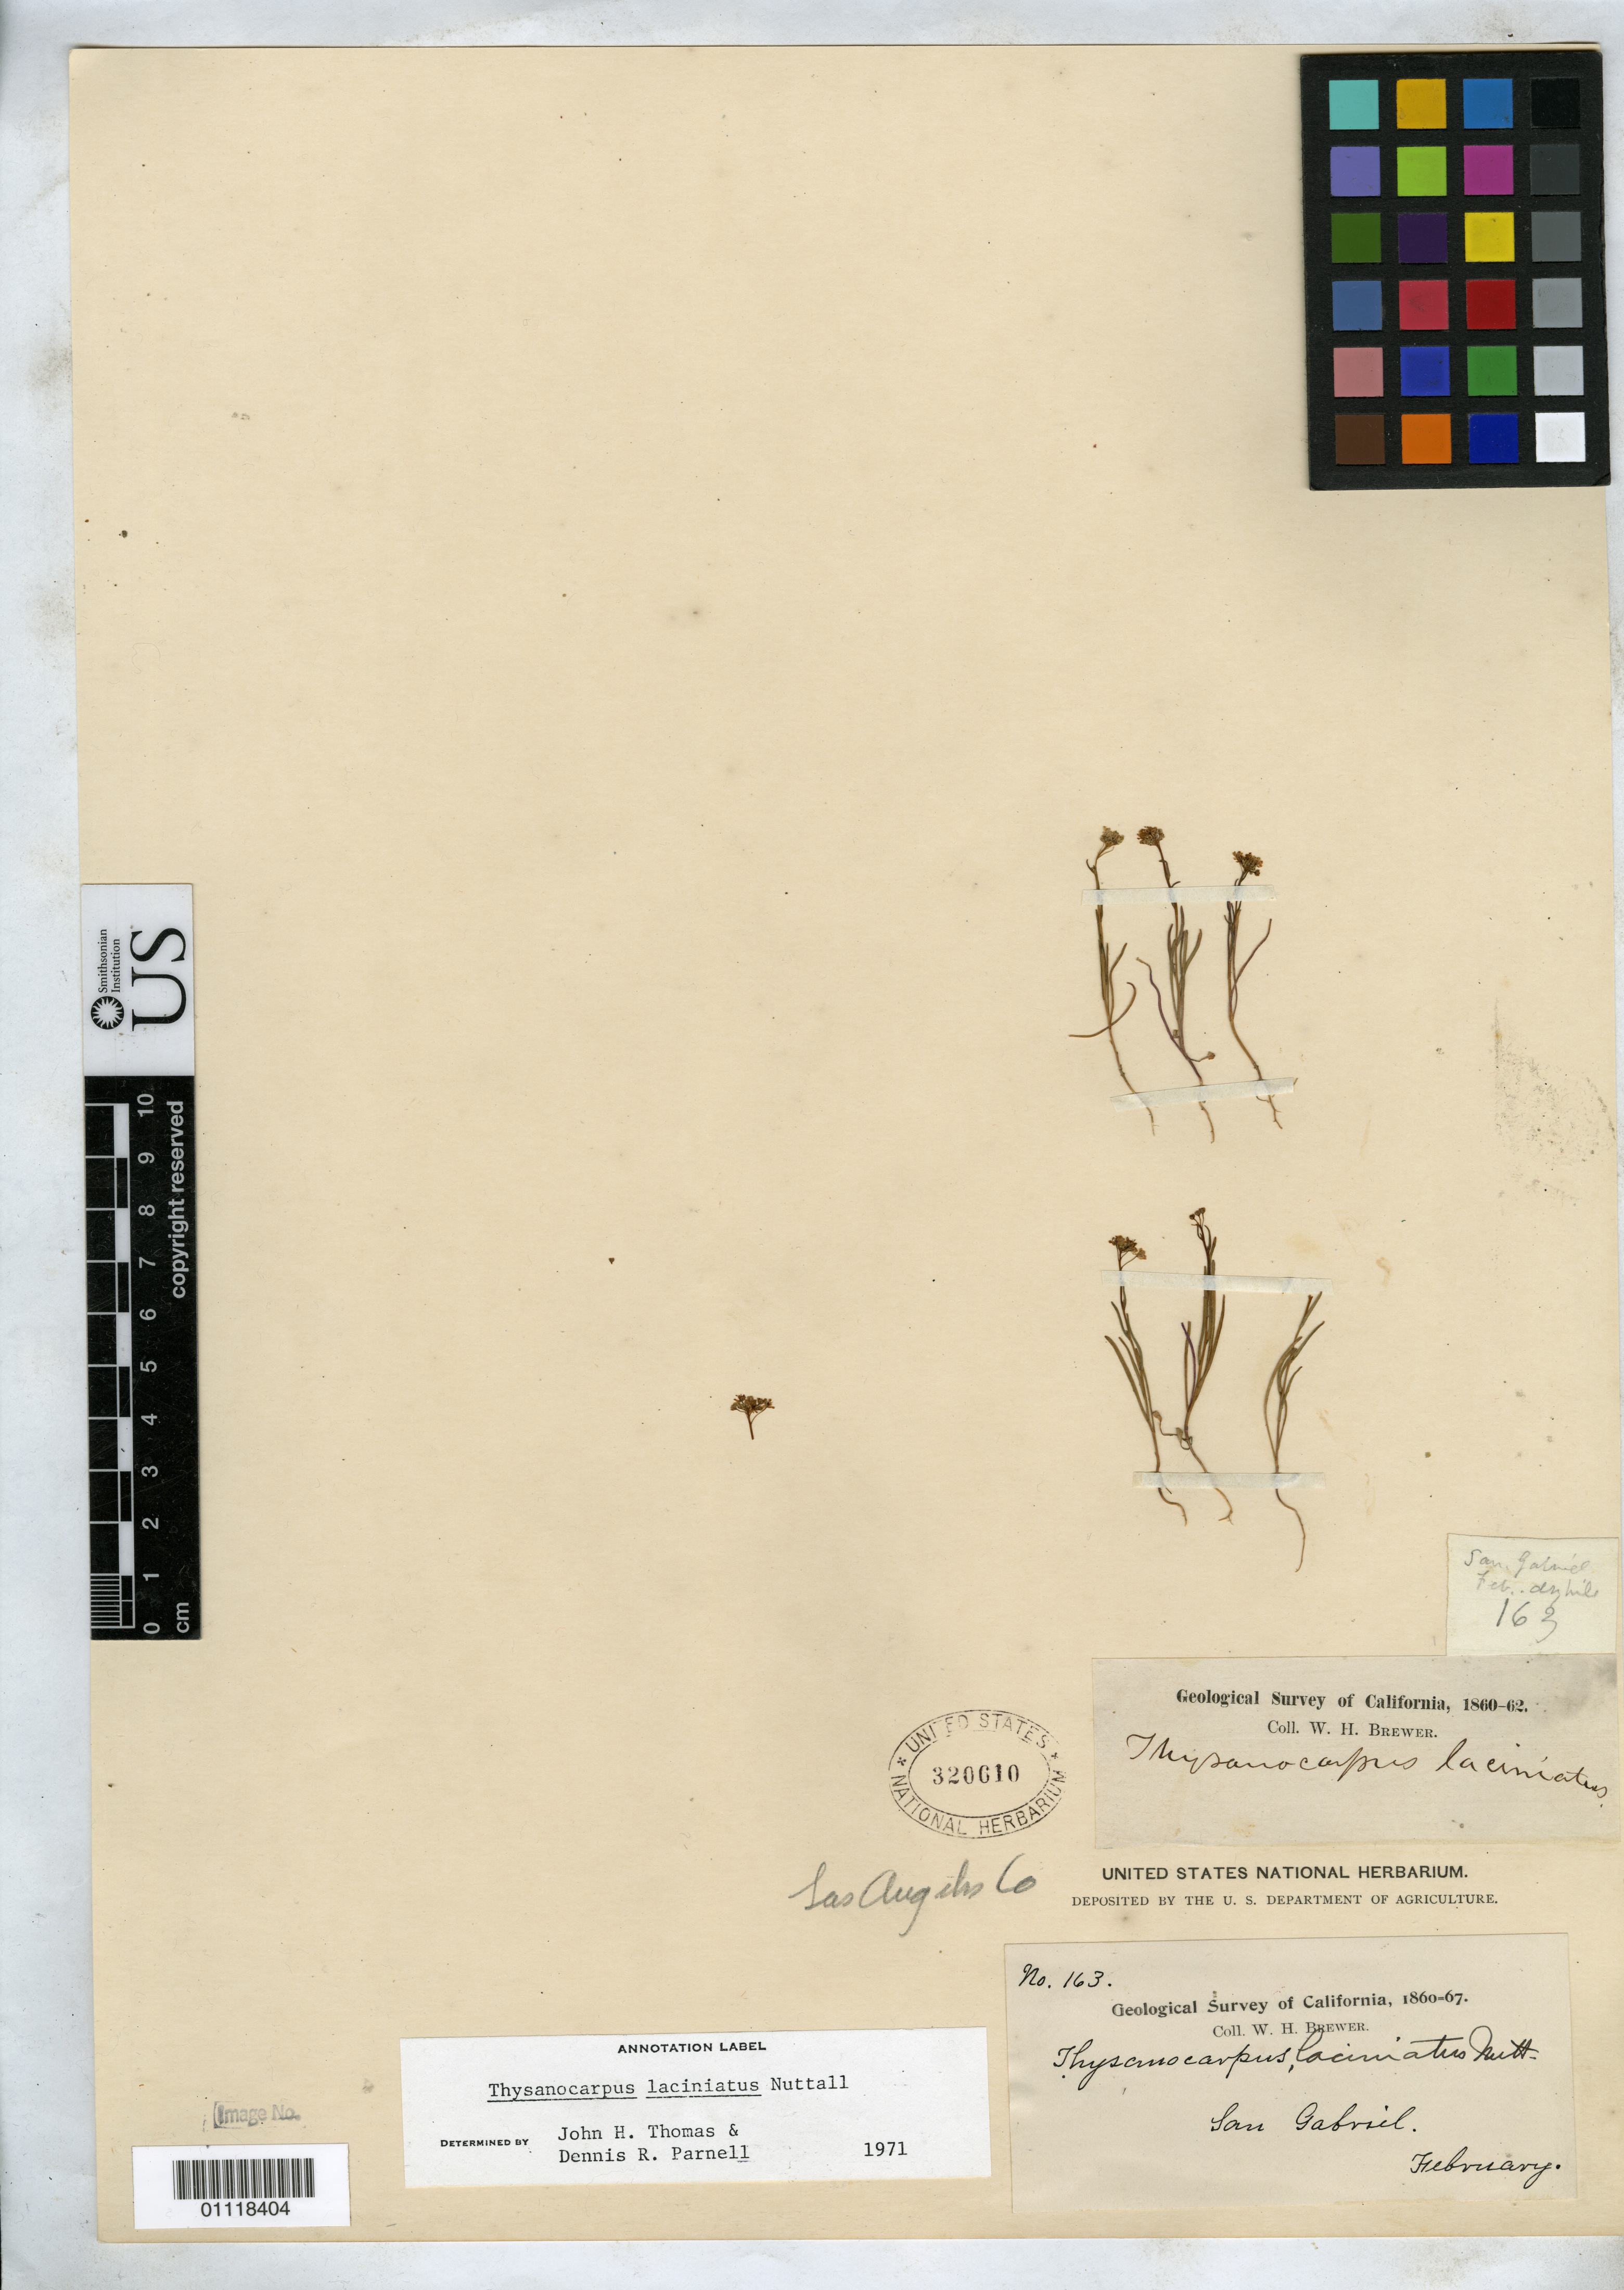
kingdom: Plantae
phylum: Tracheophyta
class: Magnoliopsida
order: Brassicales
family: Brassicaceae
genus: Thysanocarpus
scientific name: Thysanocarpus laciniatus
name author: Nutt. in Torr. & A. Gray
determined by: Thomas, J. H.; Parnell, D. R.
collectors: W. H. Brewer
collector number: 163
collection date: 1860-02/1867-02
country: United States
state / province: California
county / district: Los Angeles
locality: San Gabriel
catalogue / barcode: US 320610